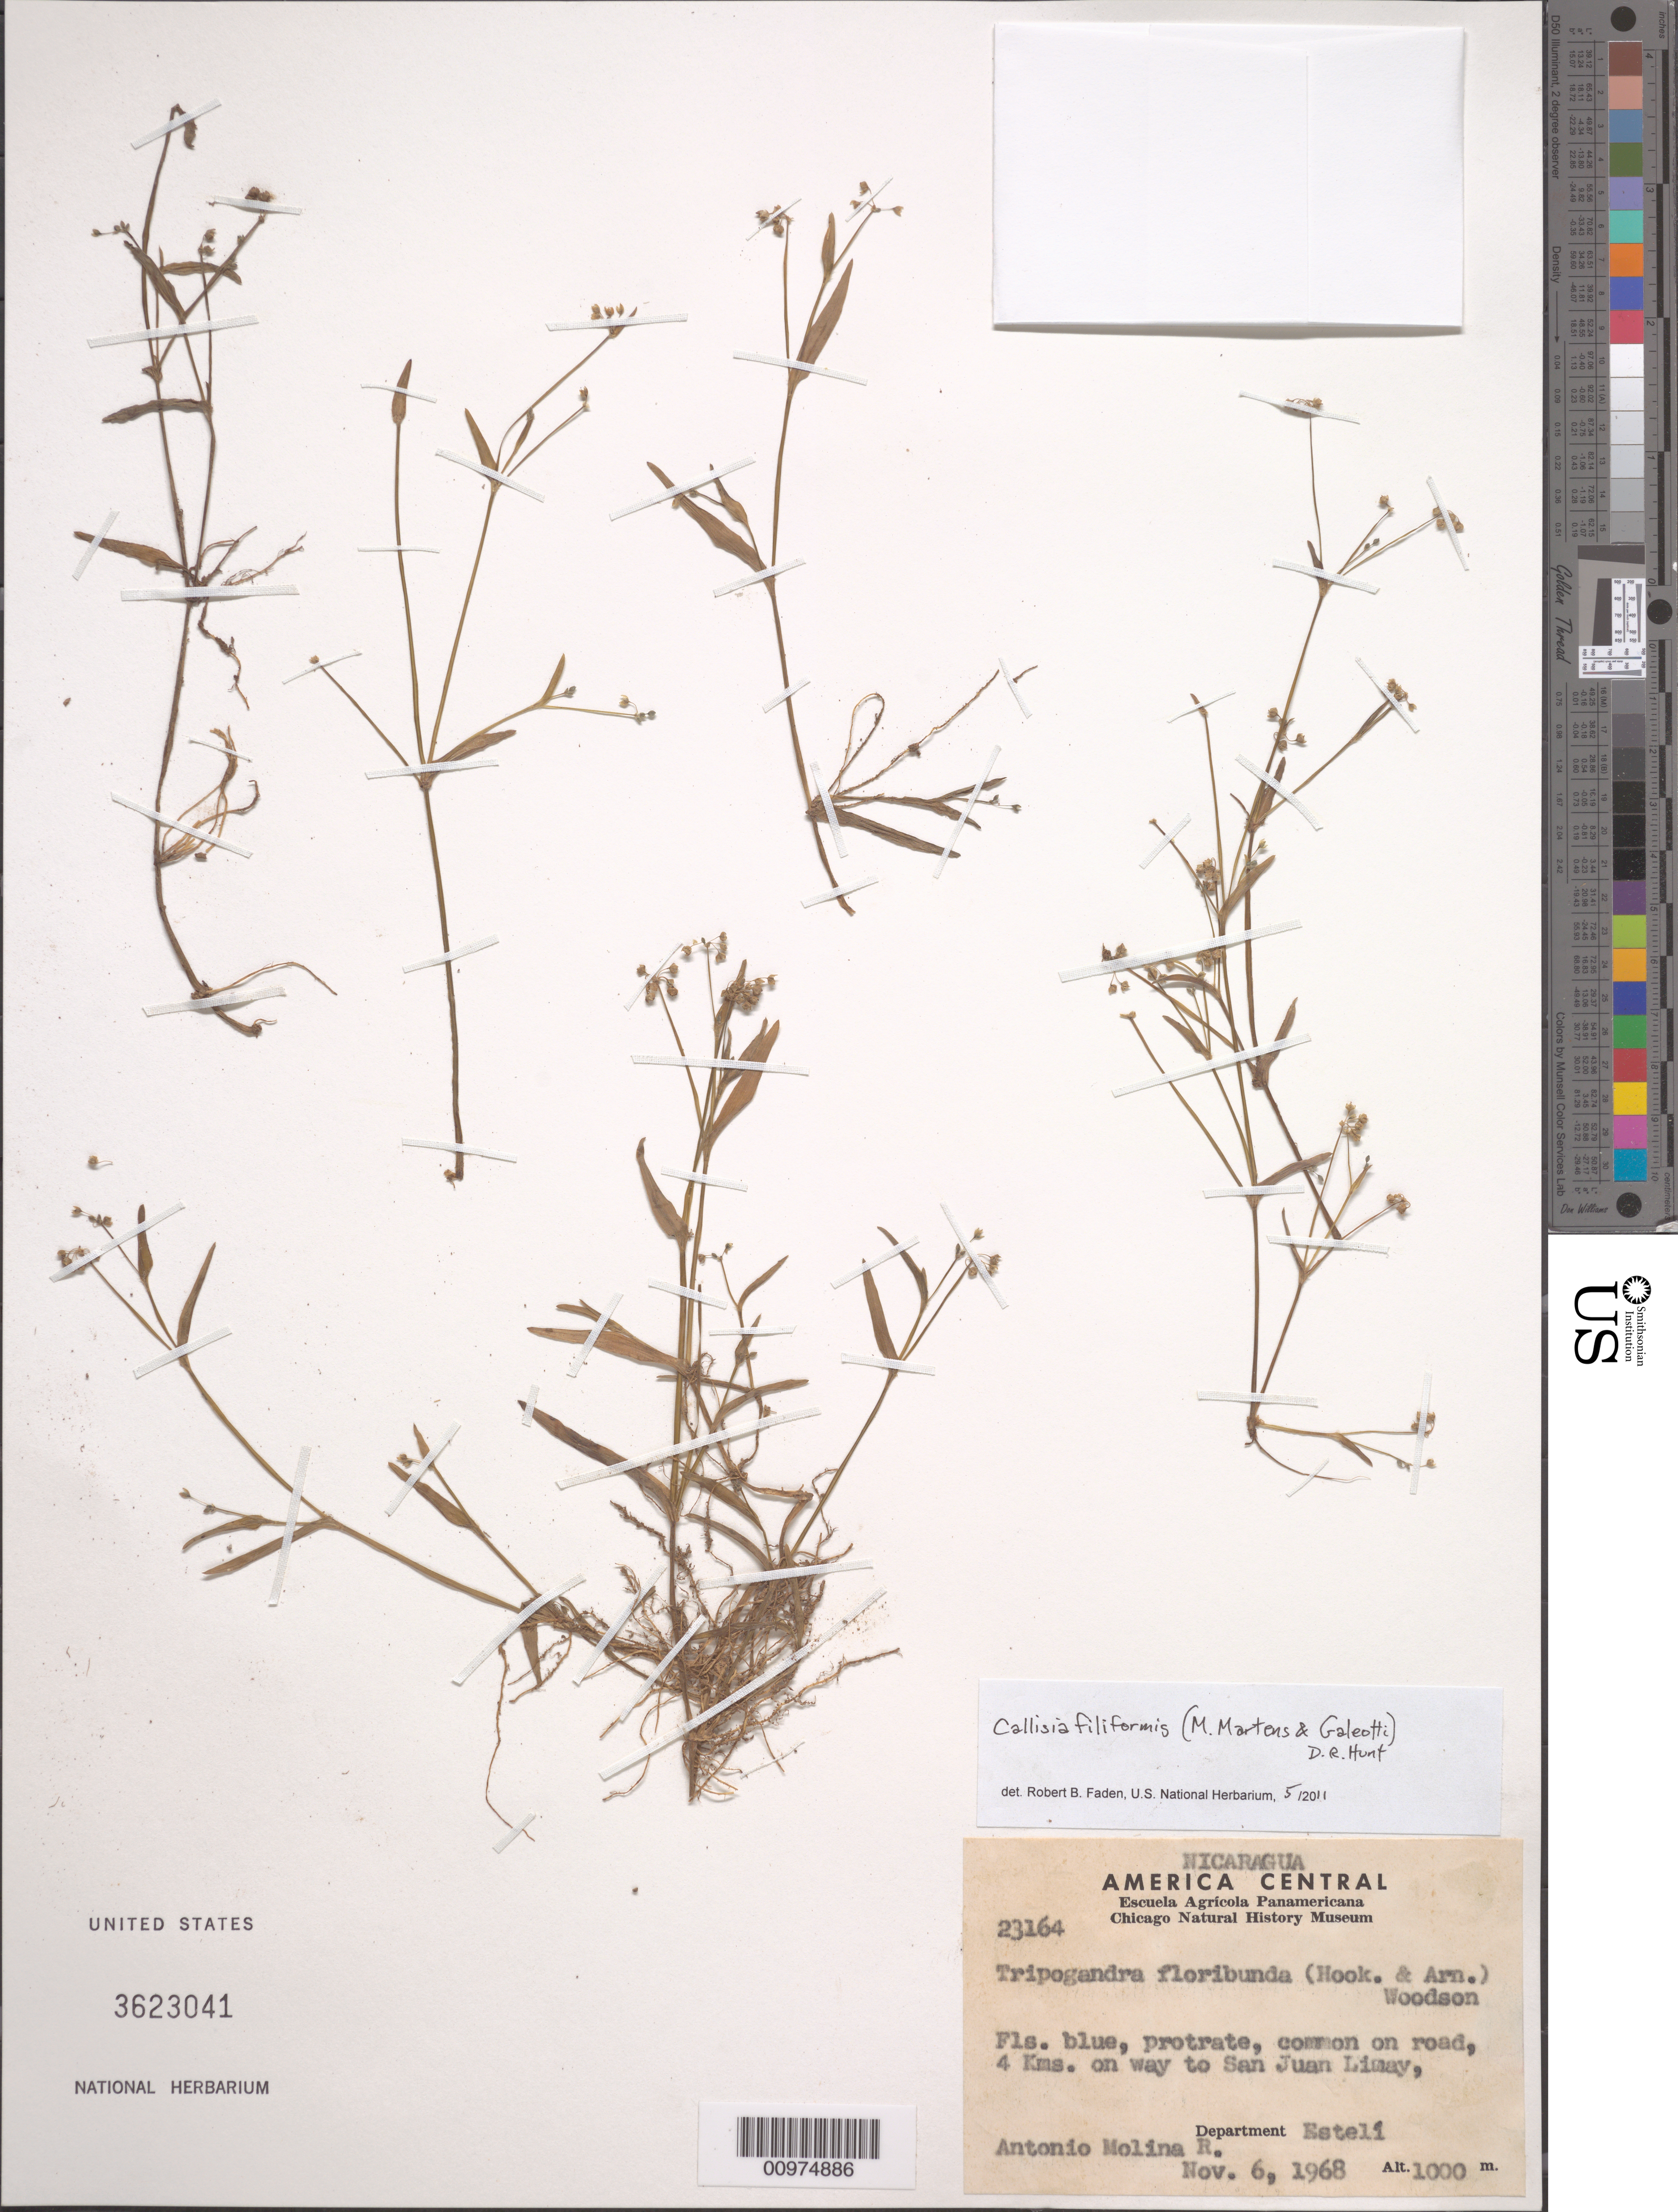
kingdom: Plantae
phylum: Tracheophyta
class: Liliopsida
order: Commelinales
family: Commelinaceae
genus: Callisia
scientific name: Callisia filiformis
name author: (M. Martens & Galeotti) D.R. Hunt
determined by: Faden, Robert B., (US), Smithsonian Institution - National Museum of Natural History (UNITED STATES)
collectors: A. Molina R.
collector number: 23164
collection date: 1968-11-06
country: Nicaragua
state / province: Estelí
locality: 4 kms. on way to San Juan Limay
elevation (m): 1000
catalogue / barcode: US 3623041